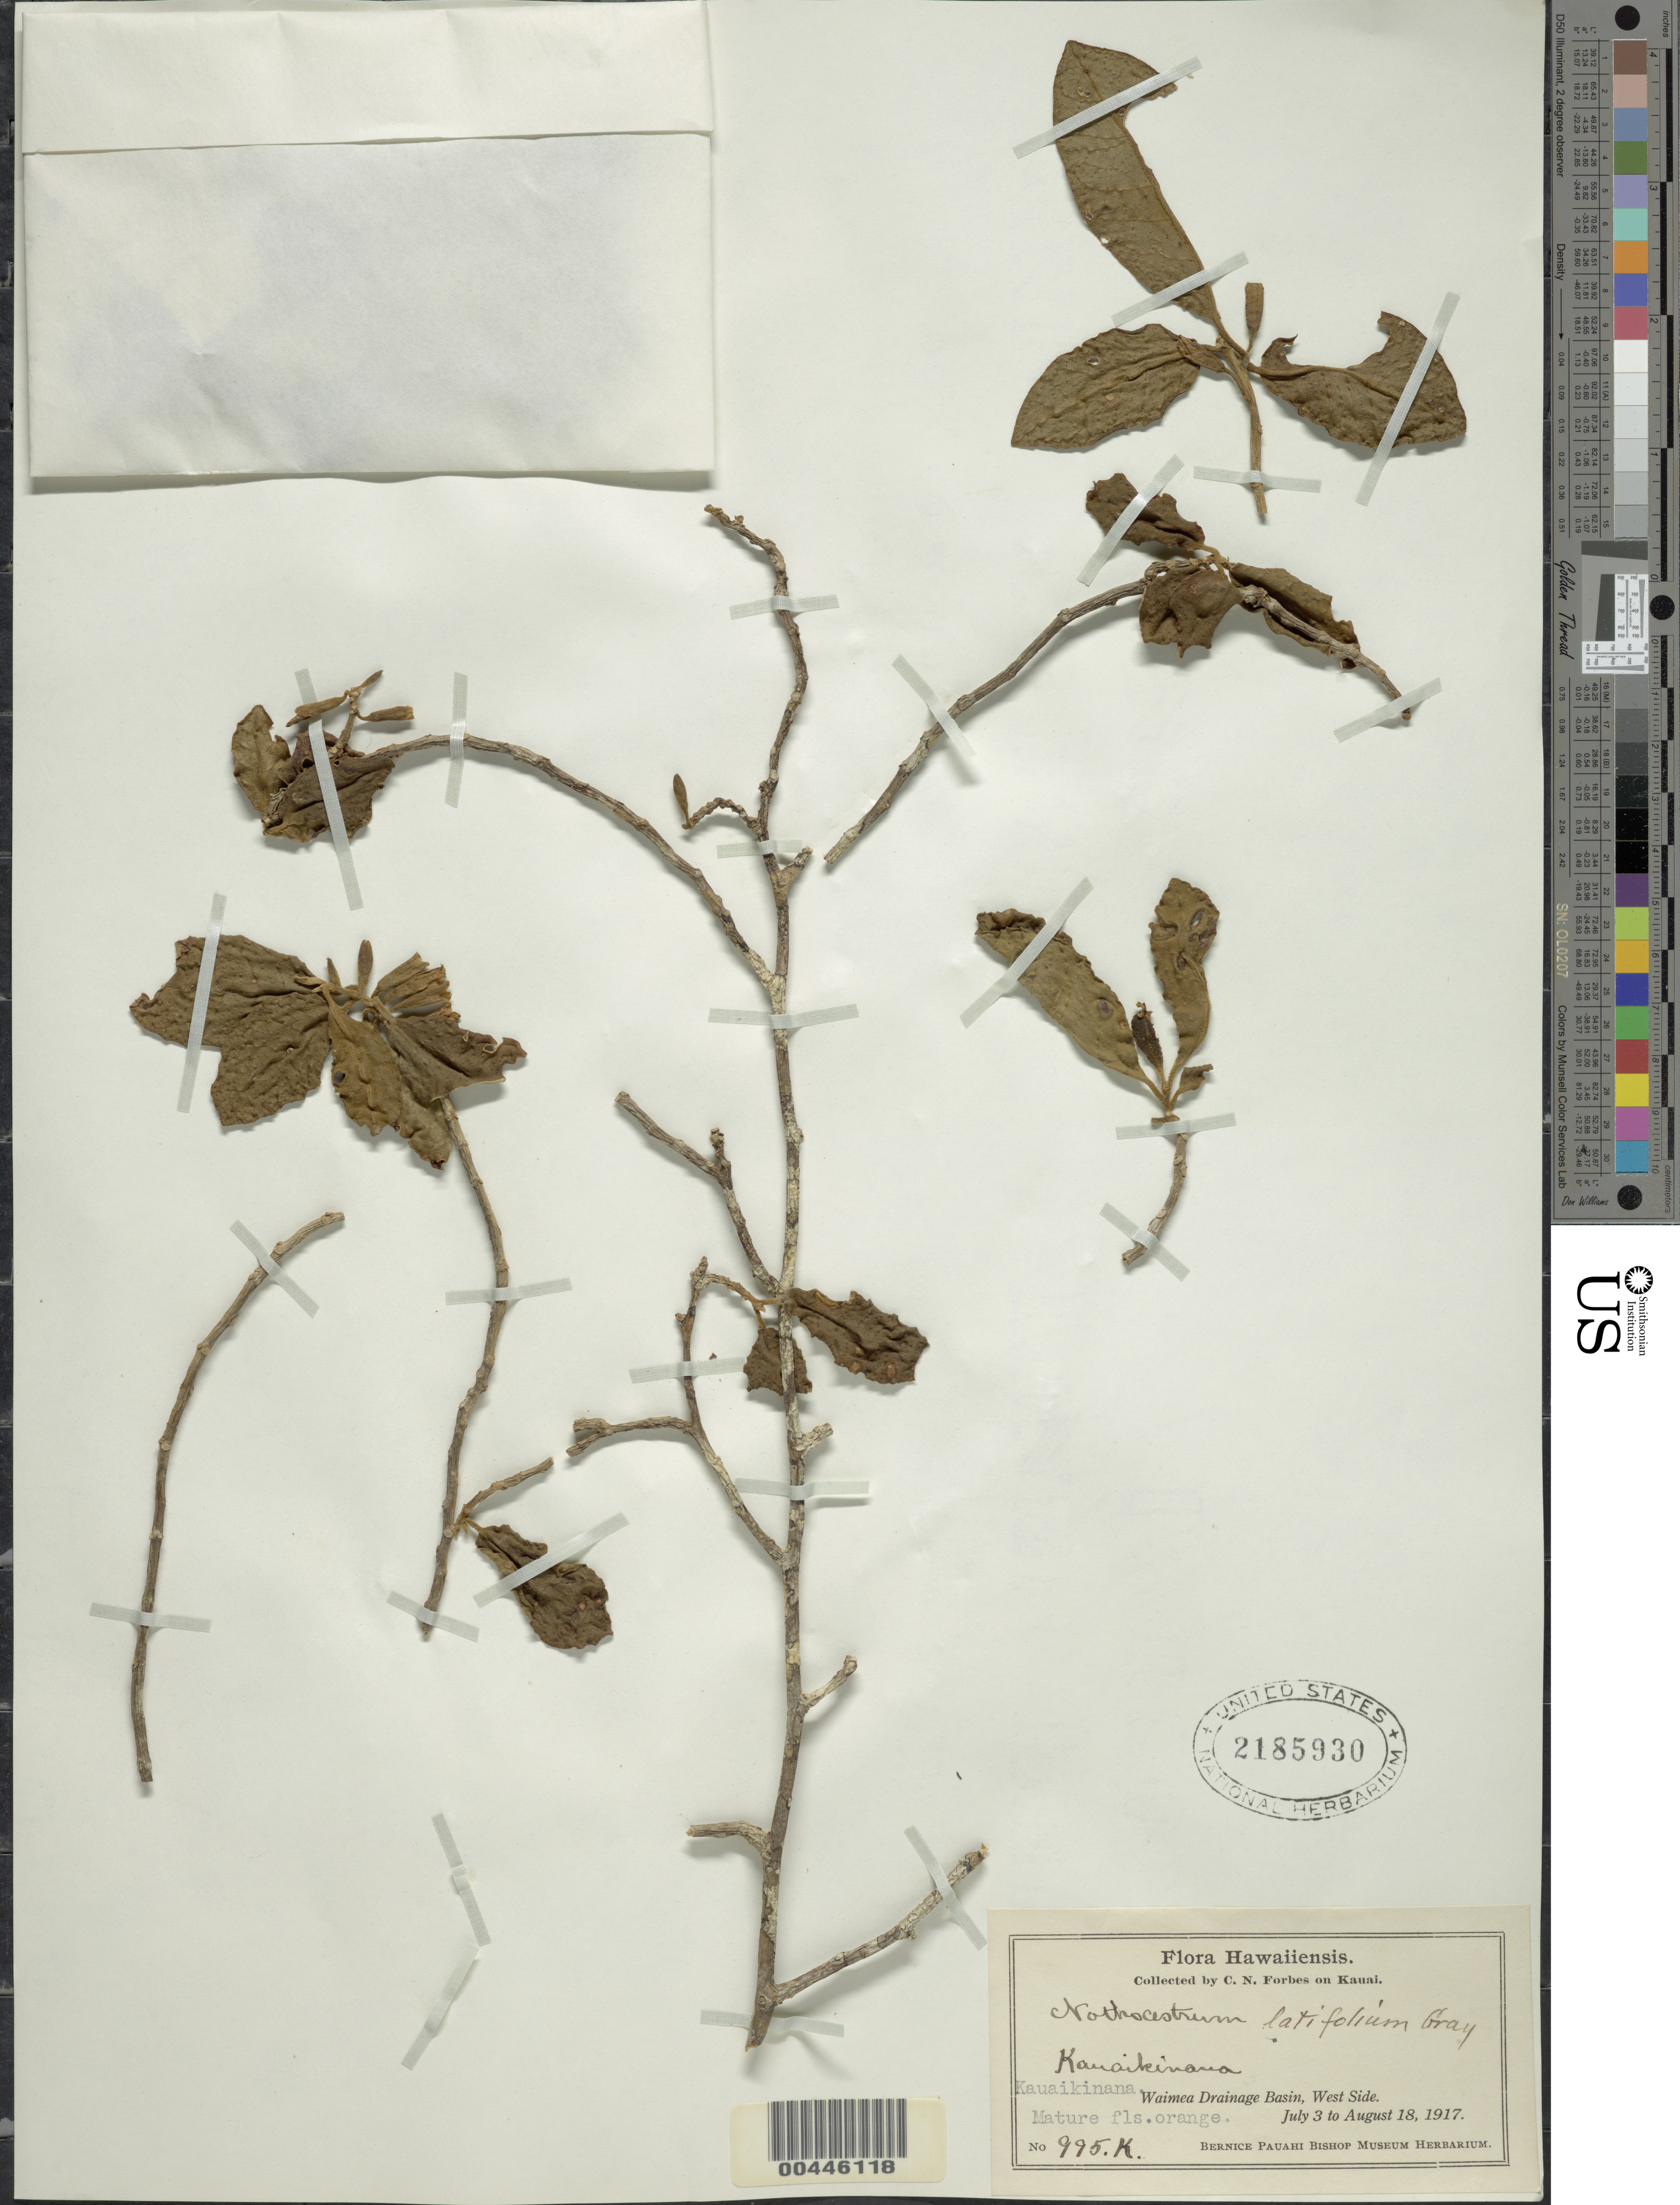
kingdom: Plantae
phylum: Tracheophyta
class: Magnoliopsida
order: Solanales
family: Solanaceae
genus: Nothocestrum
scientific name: Nothocestrum latifolium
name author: A. Gray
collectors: C. N. Forbes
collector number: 995.K.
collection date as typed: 3 Jul 1917 to 18 Aug 1917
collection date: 1917-07-03/1917-08-18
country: United States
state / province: Hawaii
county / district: Kauai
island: Kaua'i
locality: Kauaikinana, Waimea Drainage Basin, W side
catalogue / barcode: US 2185930